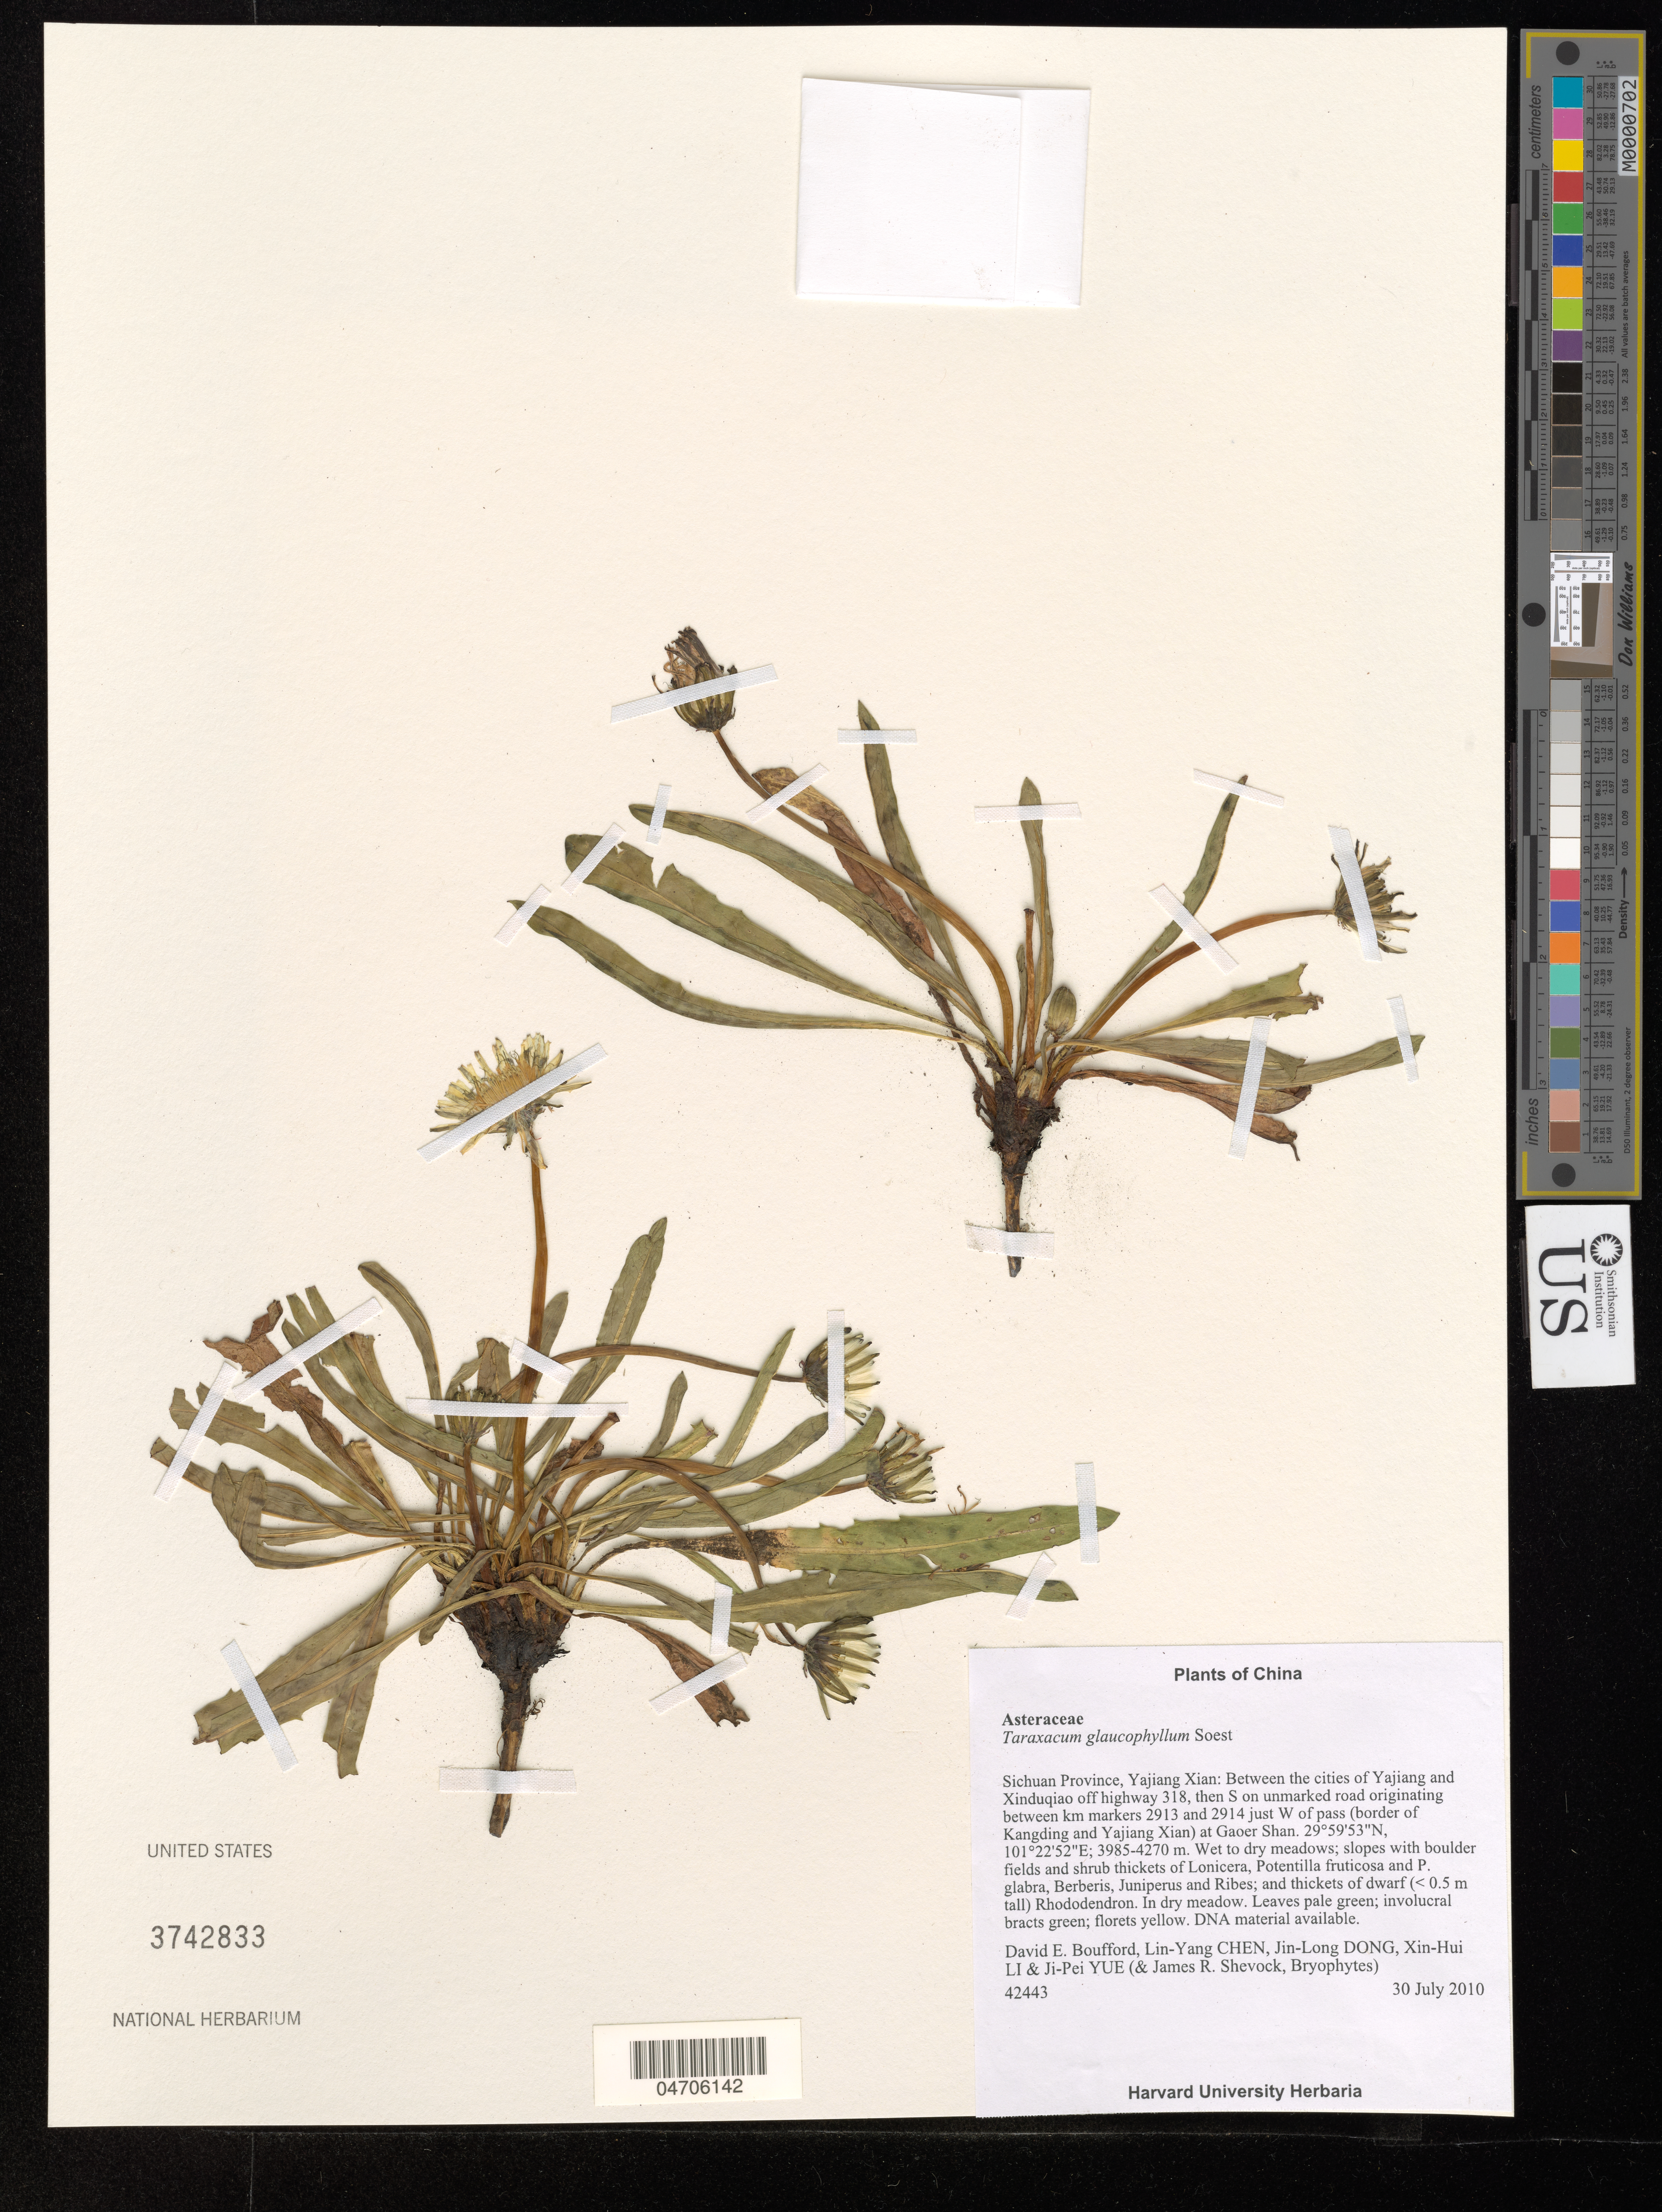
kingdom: Plantae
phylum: Tracheophyta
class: Magnoliopsida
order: Asterales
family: Asteraceae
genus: Taraxacum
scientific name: Taraxacum glaucophyllum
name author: Soest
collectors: D. E. Boufford, L. Chen, J. Dong, X. Li & et al.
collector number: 42443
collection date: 2010-07-30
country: China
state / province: Sichuan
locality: Yajiang Xian: Between the cities of Yajiang and Xinduqiao off highway 318, then S on unmarked road originating between km markers 2913 and 2914 just W of pass (border of Kangding and Yajiang Xian) at Gaoer Shan.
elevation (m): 3985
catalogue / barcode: US 3742833